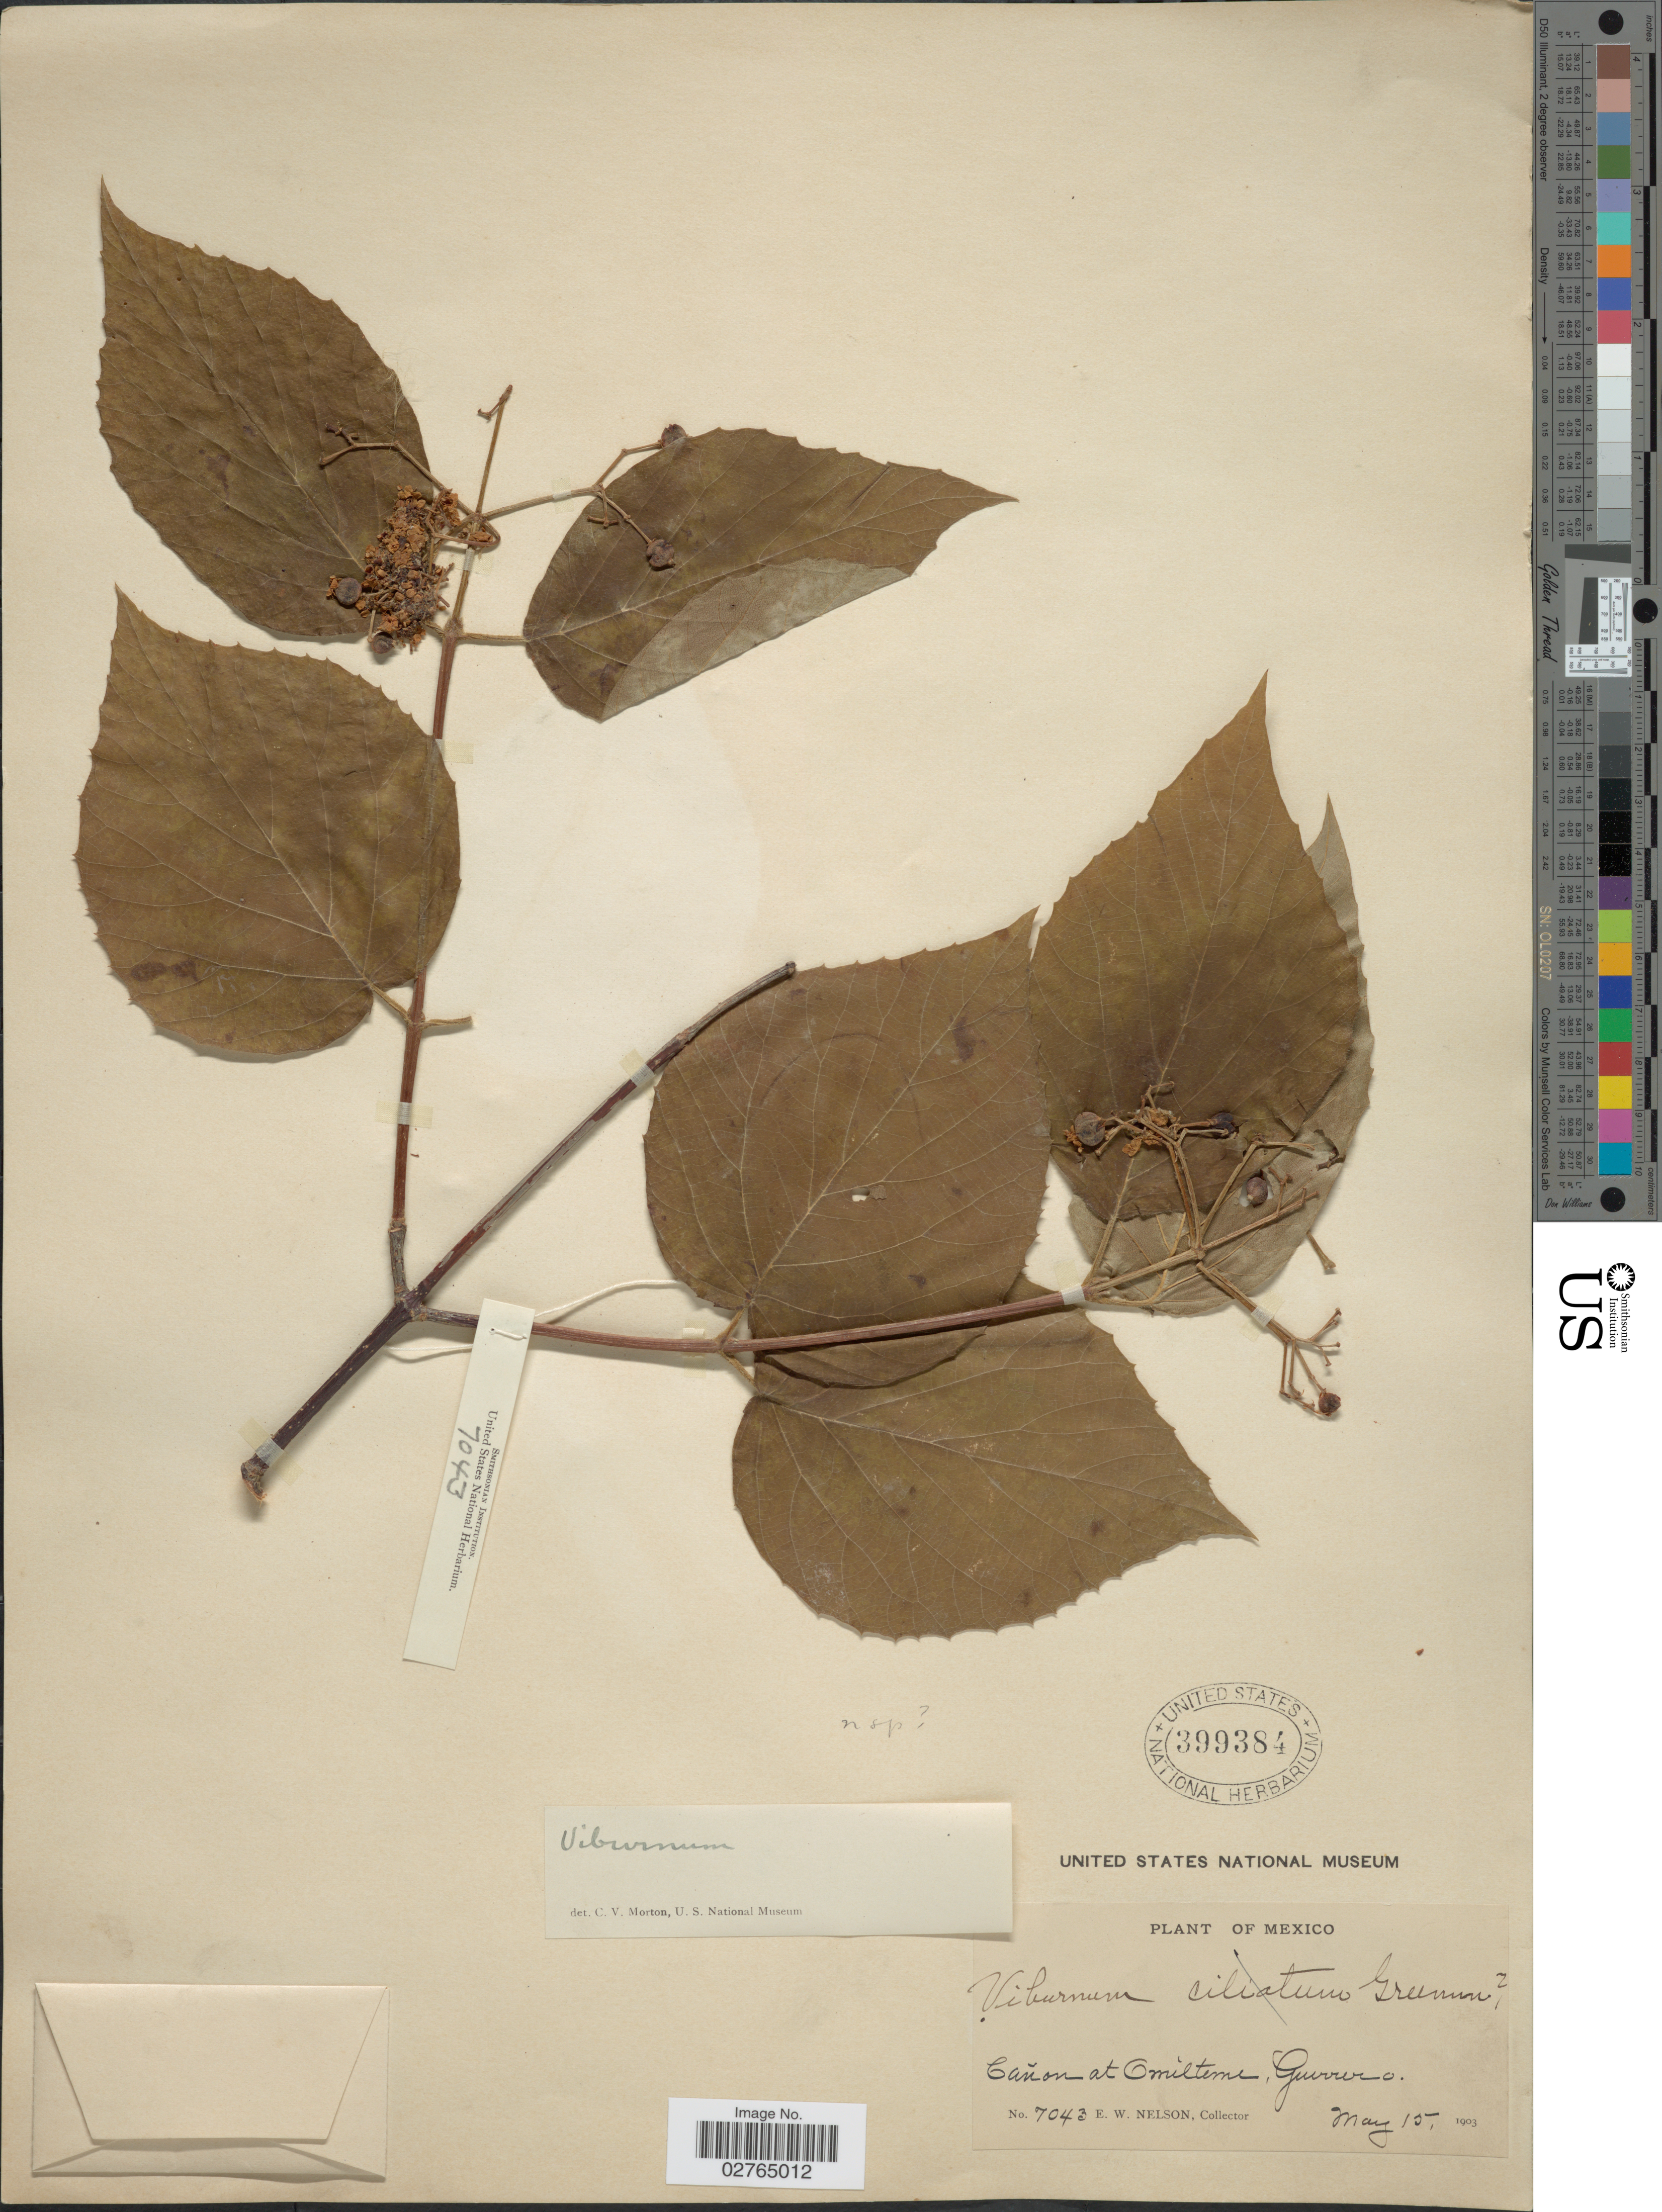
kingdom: Plantae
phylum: Tracheophyta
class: Magnoliopsida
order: Dipsacales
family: Viburnaceae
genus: Viburnum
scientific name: Viburnum sp.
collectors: E. W. Nelson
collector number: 7043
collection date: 1903-05-15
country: Mexico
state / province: Guerrero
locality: Cañon at Omilteme.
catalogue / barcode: US 399384